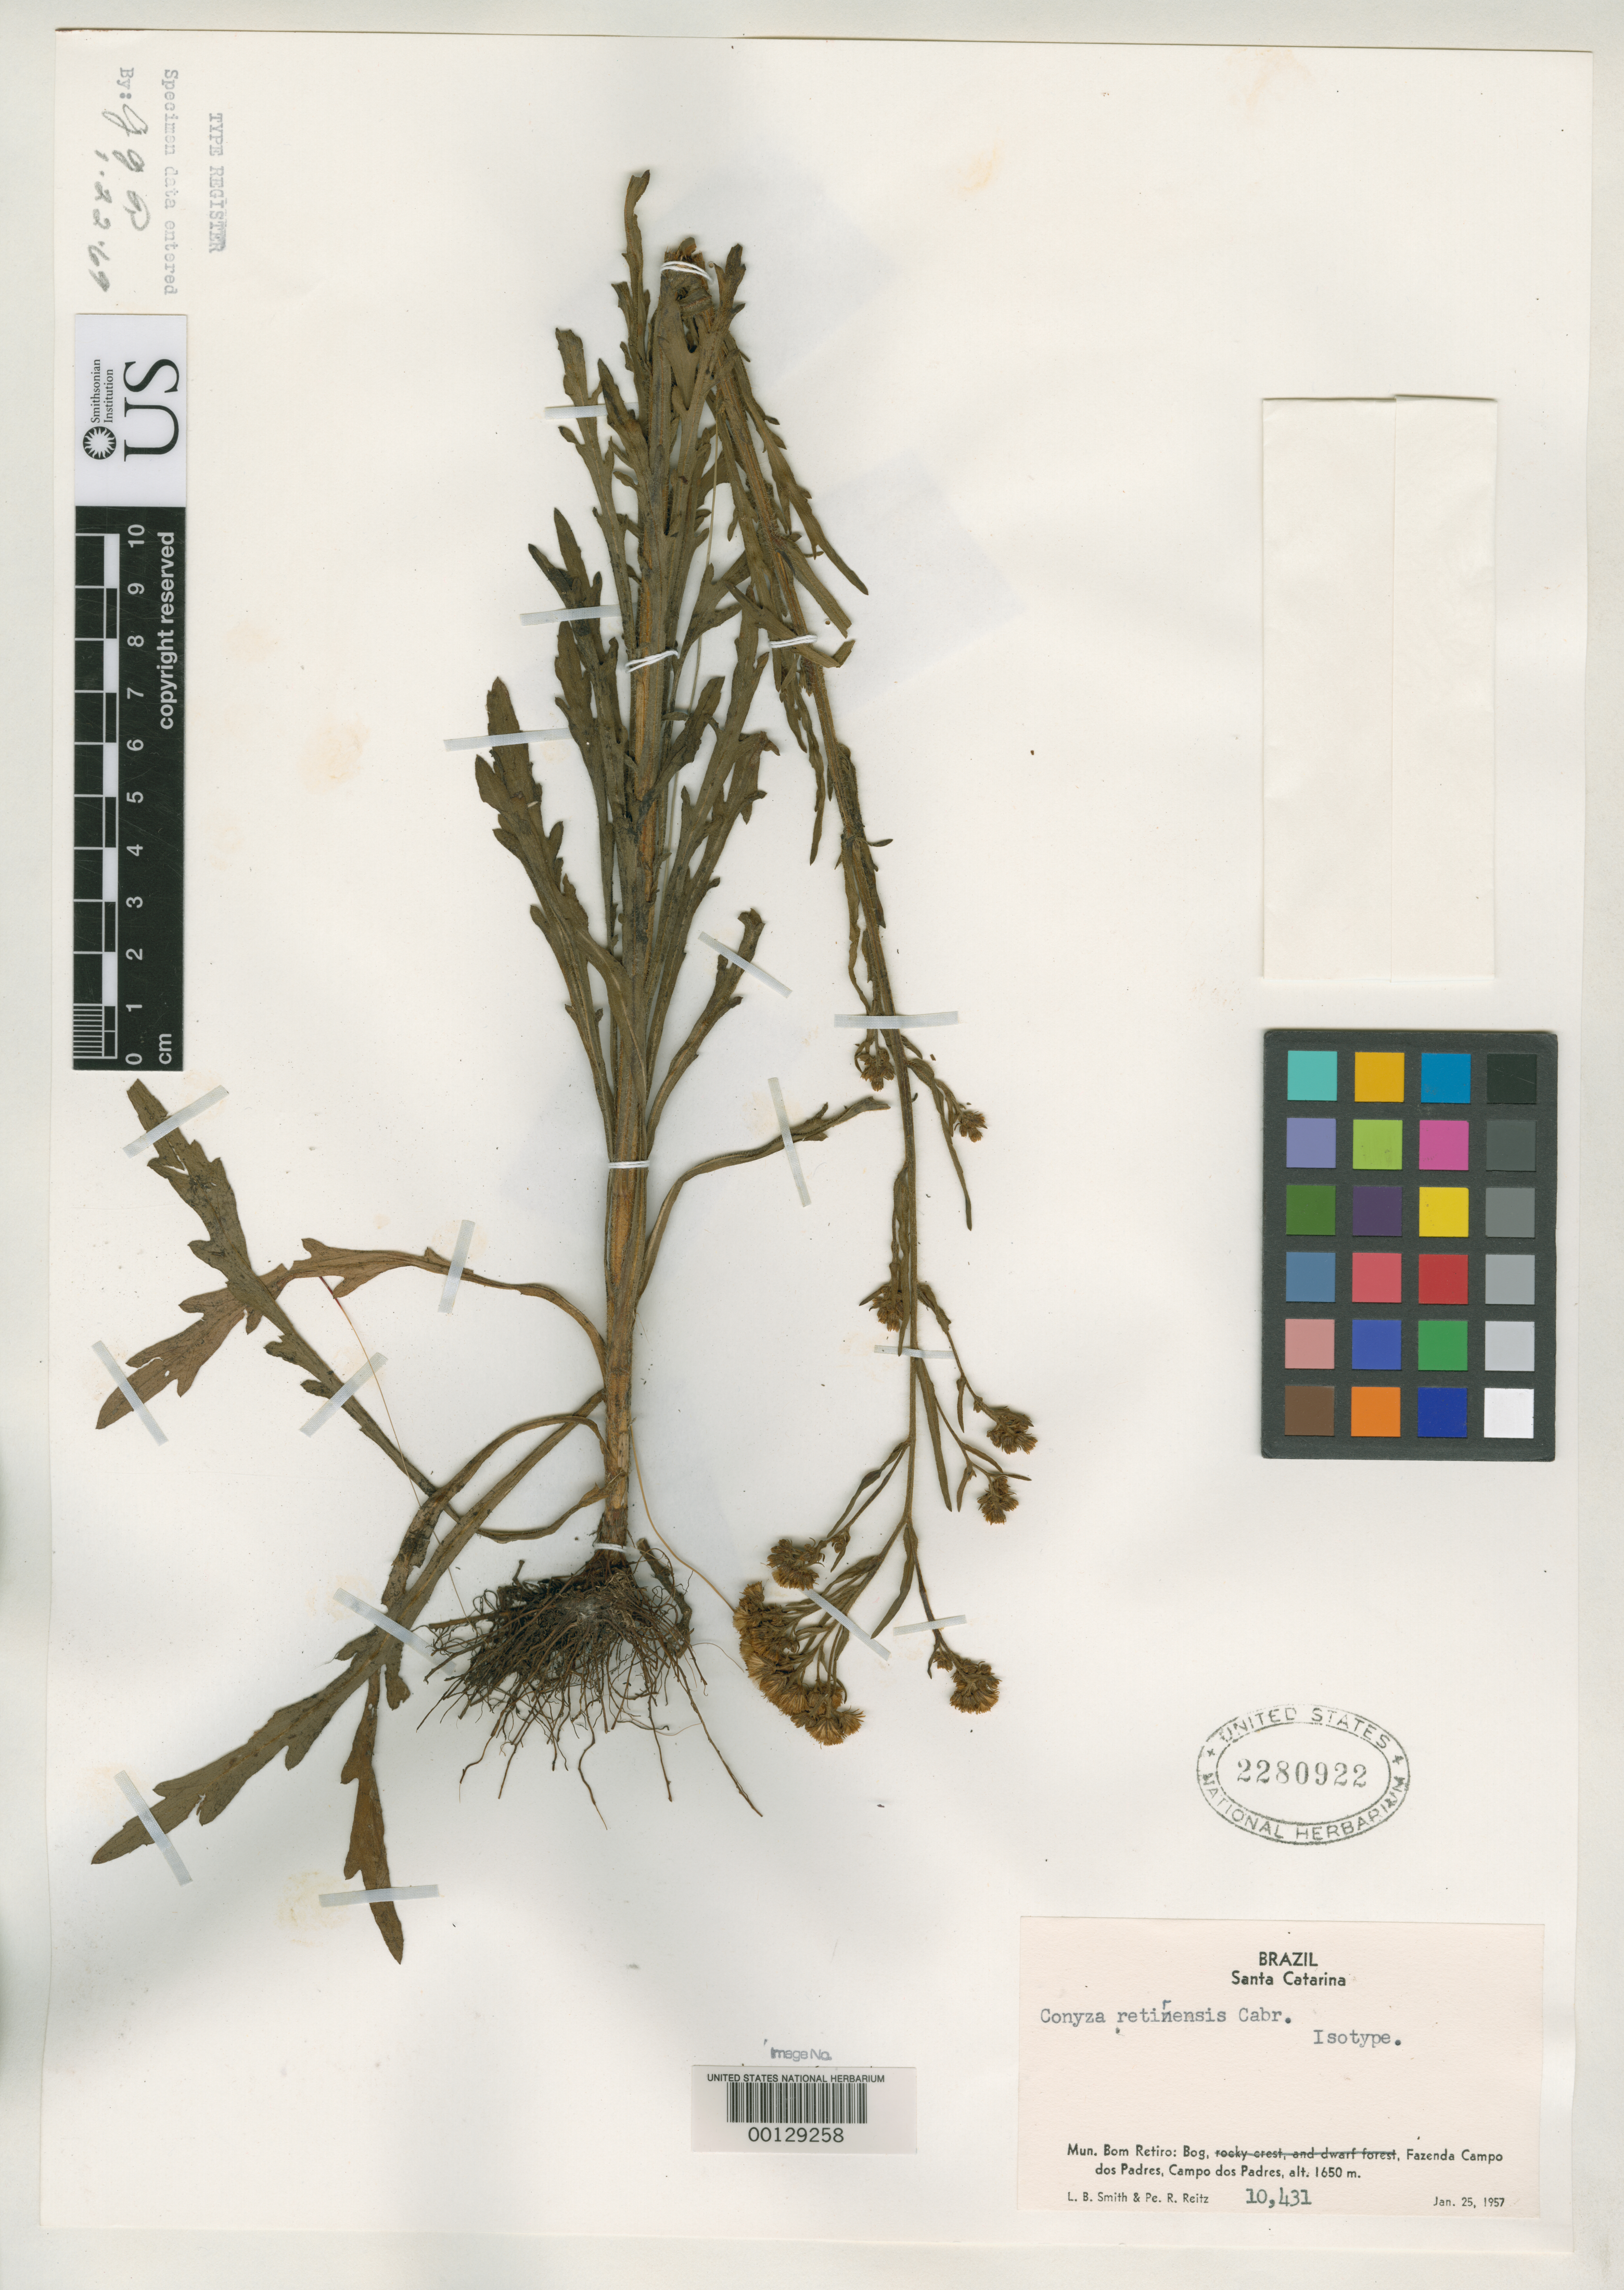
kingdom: Plantae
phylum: Tracheophyta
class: Magnoliopsida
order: Asterales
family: Asteraceae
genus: Conyza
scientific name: Conyza retirensis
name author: Cabrera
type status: Isotype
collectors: L. Smith & R. Reitz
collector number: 10431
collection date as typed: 25 Jan 1957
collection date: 1957-01-25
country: Brazil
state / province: Santa Catarina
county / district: Bom Retiro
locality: Fazendo Campo, Dos Padres, Campos-Dos Padres.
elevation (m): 1650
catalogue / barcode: US 2280922